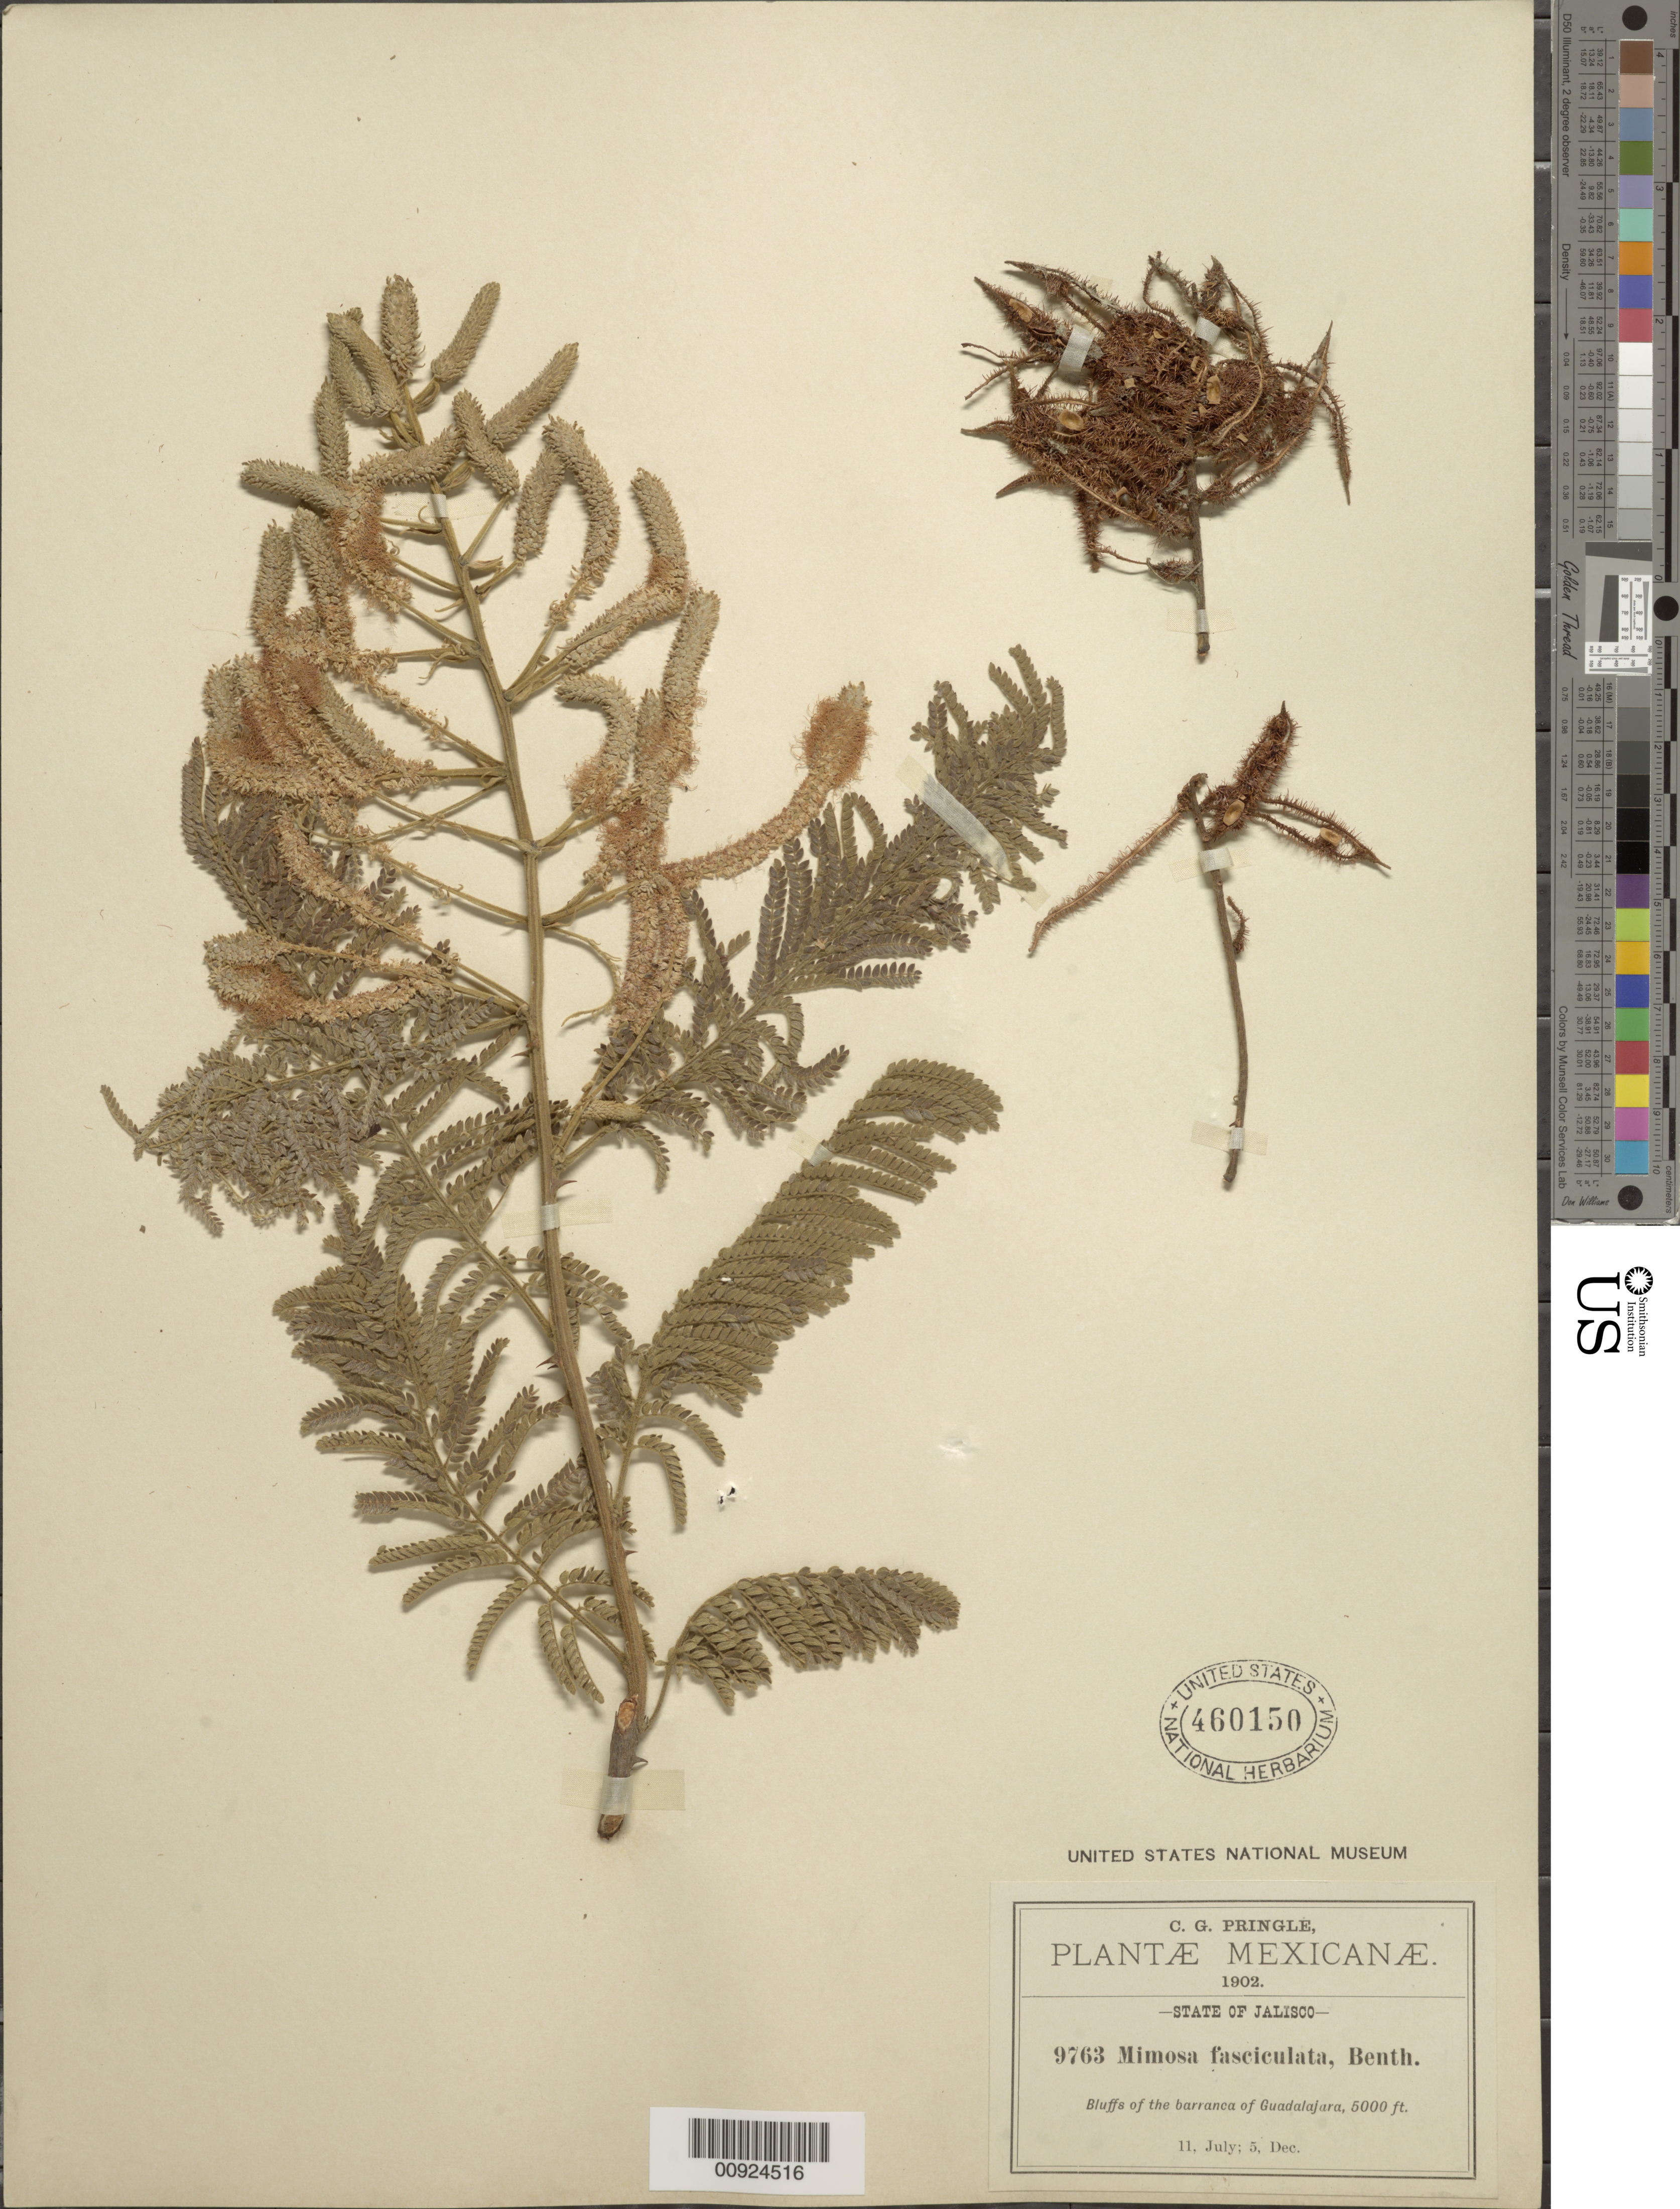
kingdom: Plantae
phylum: Tracheophyta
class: Magnoliopsida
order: Fabales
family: Fabaceae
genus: Mimosa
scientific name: Mimosa benthamii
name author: J.F. Macbr.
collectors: C. G. Pringle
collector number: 9763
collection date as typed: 11 Jul 1902 and 05 Dec 1902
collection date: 1902-07-11,1902-12-05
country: Mexico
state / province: Jalisco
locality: Barranca of Guadalajara, Jalisco.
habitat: Bluffs of the barranca.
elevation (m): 1524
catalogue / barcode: US 460150